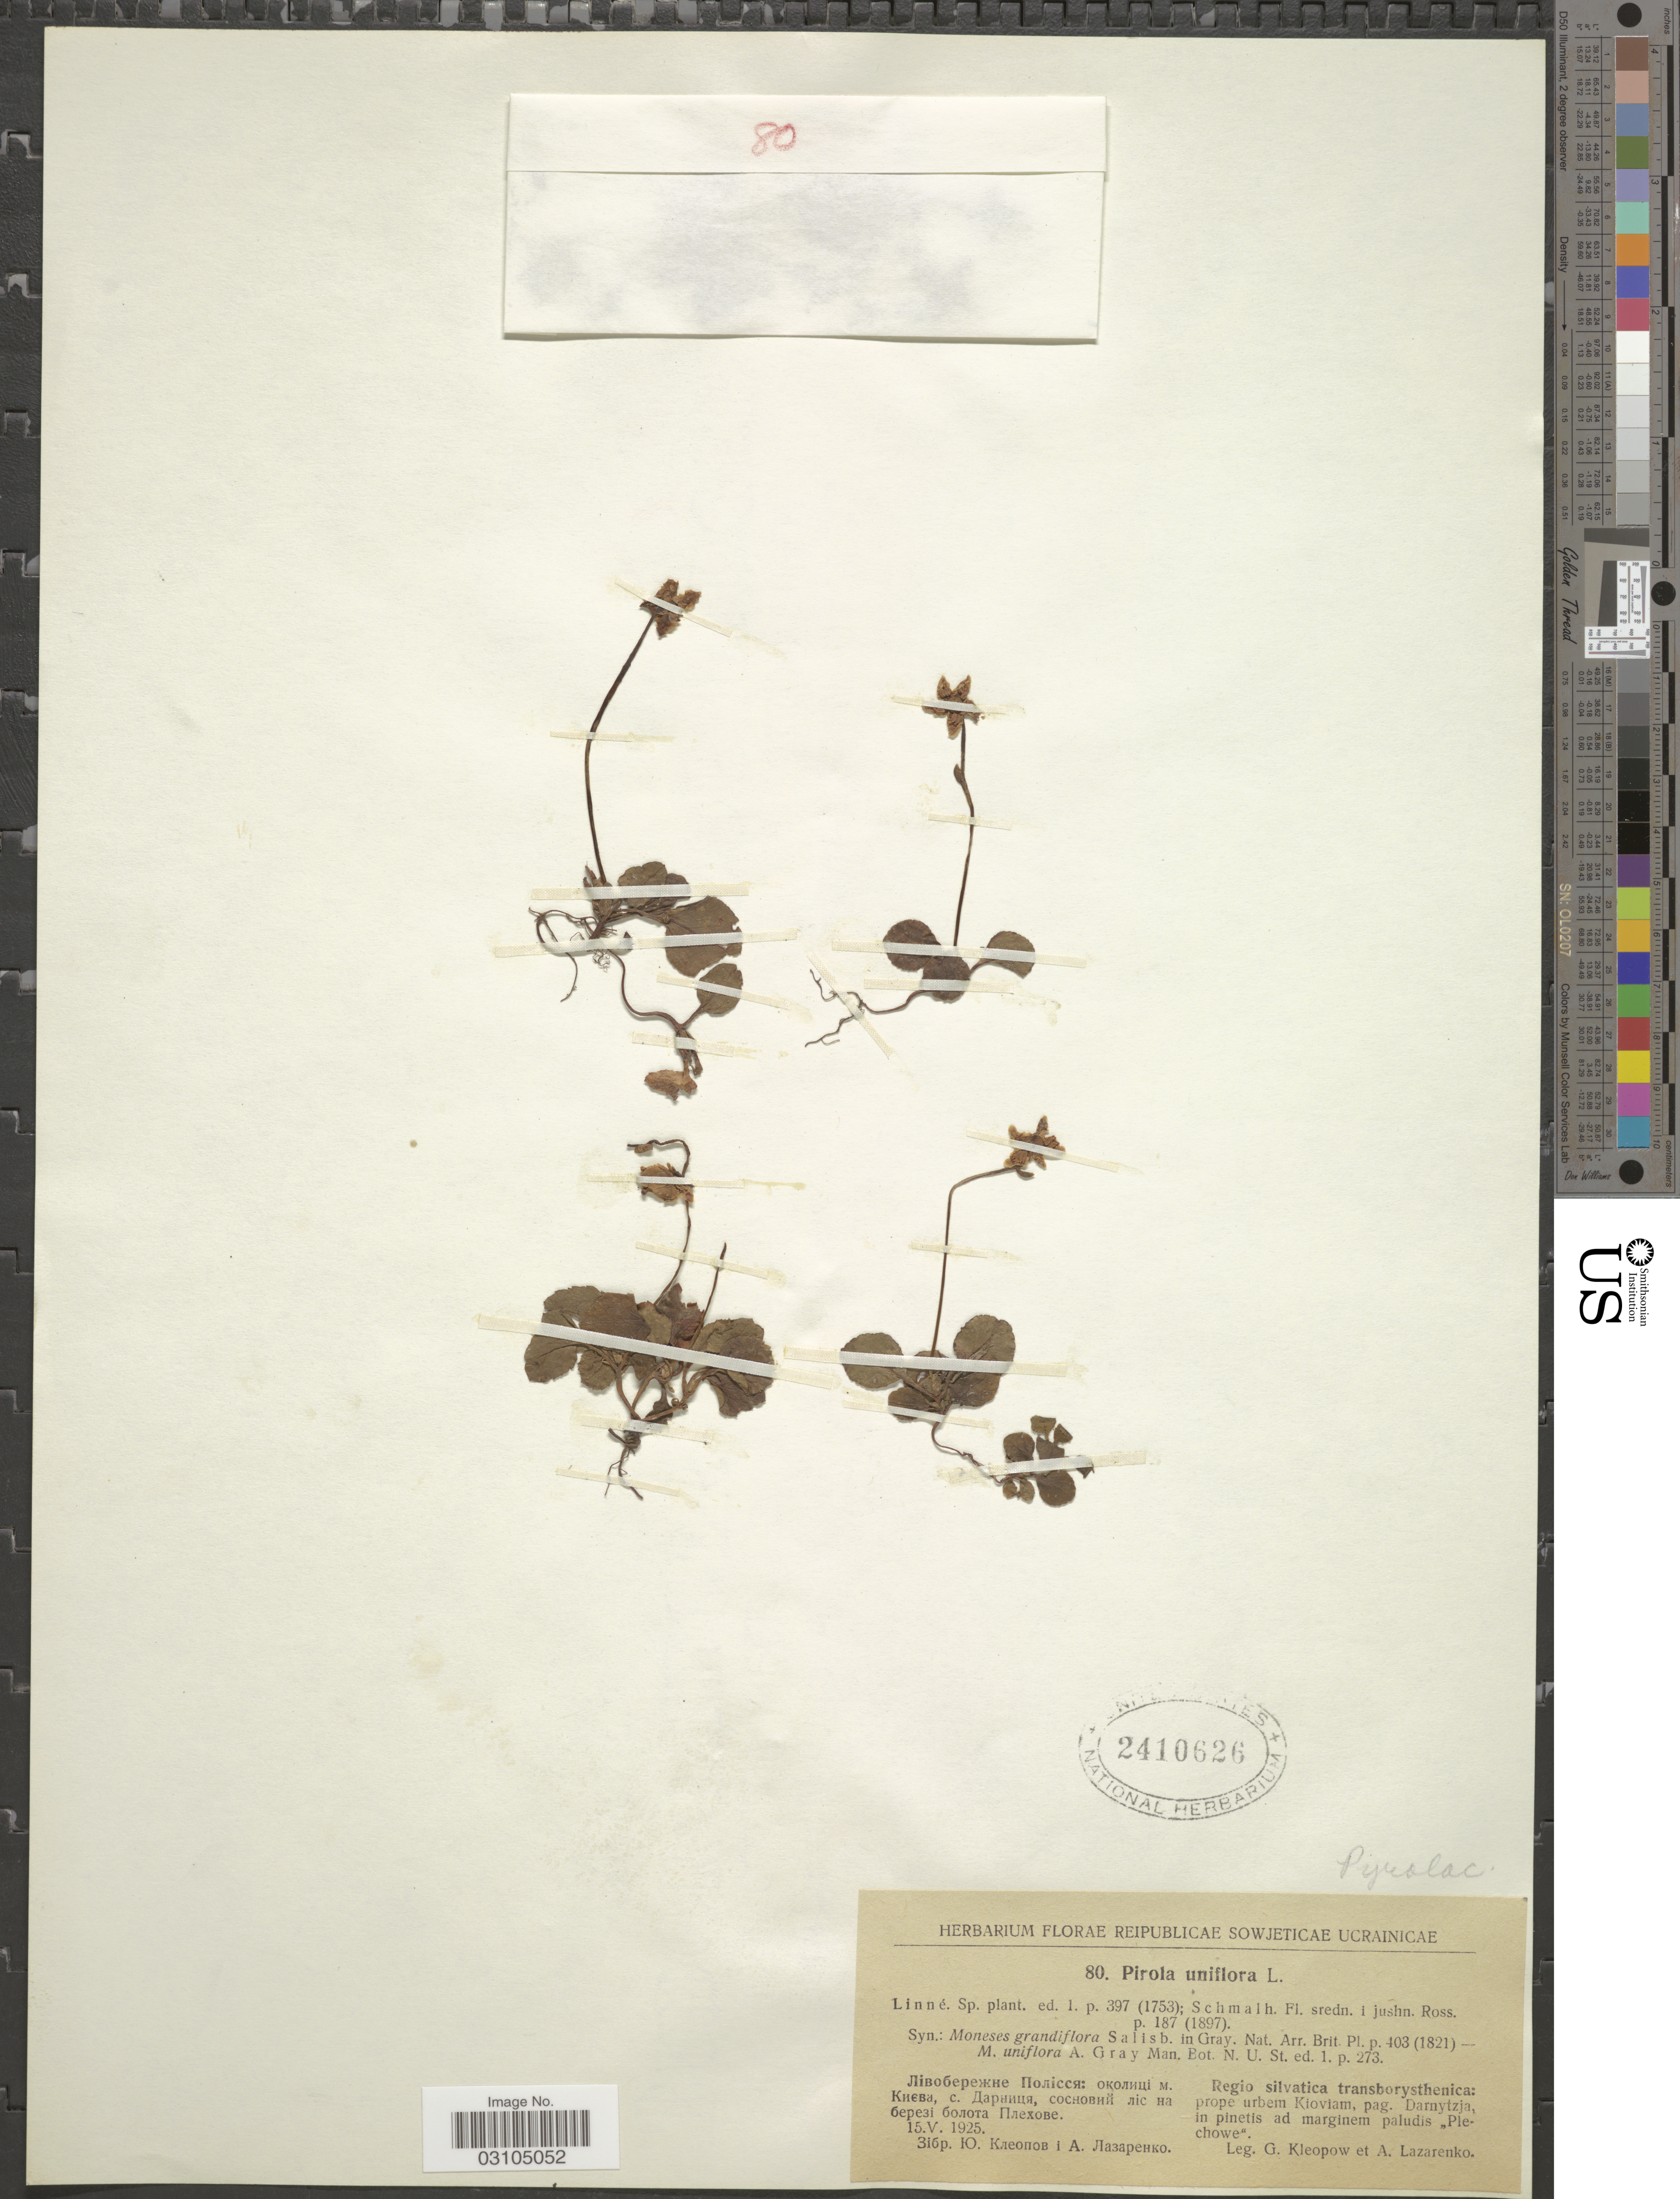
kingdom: Plantae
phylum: Tracheophyta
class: Magnoliopsida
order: Ericales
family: Ericaceae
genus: Moneses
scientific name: Moneses uniflora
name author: (L.) A. Gray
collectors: G. Kleopow & A. Lazarenko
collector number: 80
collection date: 1925-05-15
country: Ukraine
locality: Regio silvatica transborysthenica: prope urbem Kioviam, pag. Darnytzja, in pinetis ad marginem paludis "Plechowe".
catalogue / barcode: US 2410626